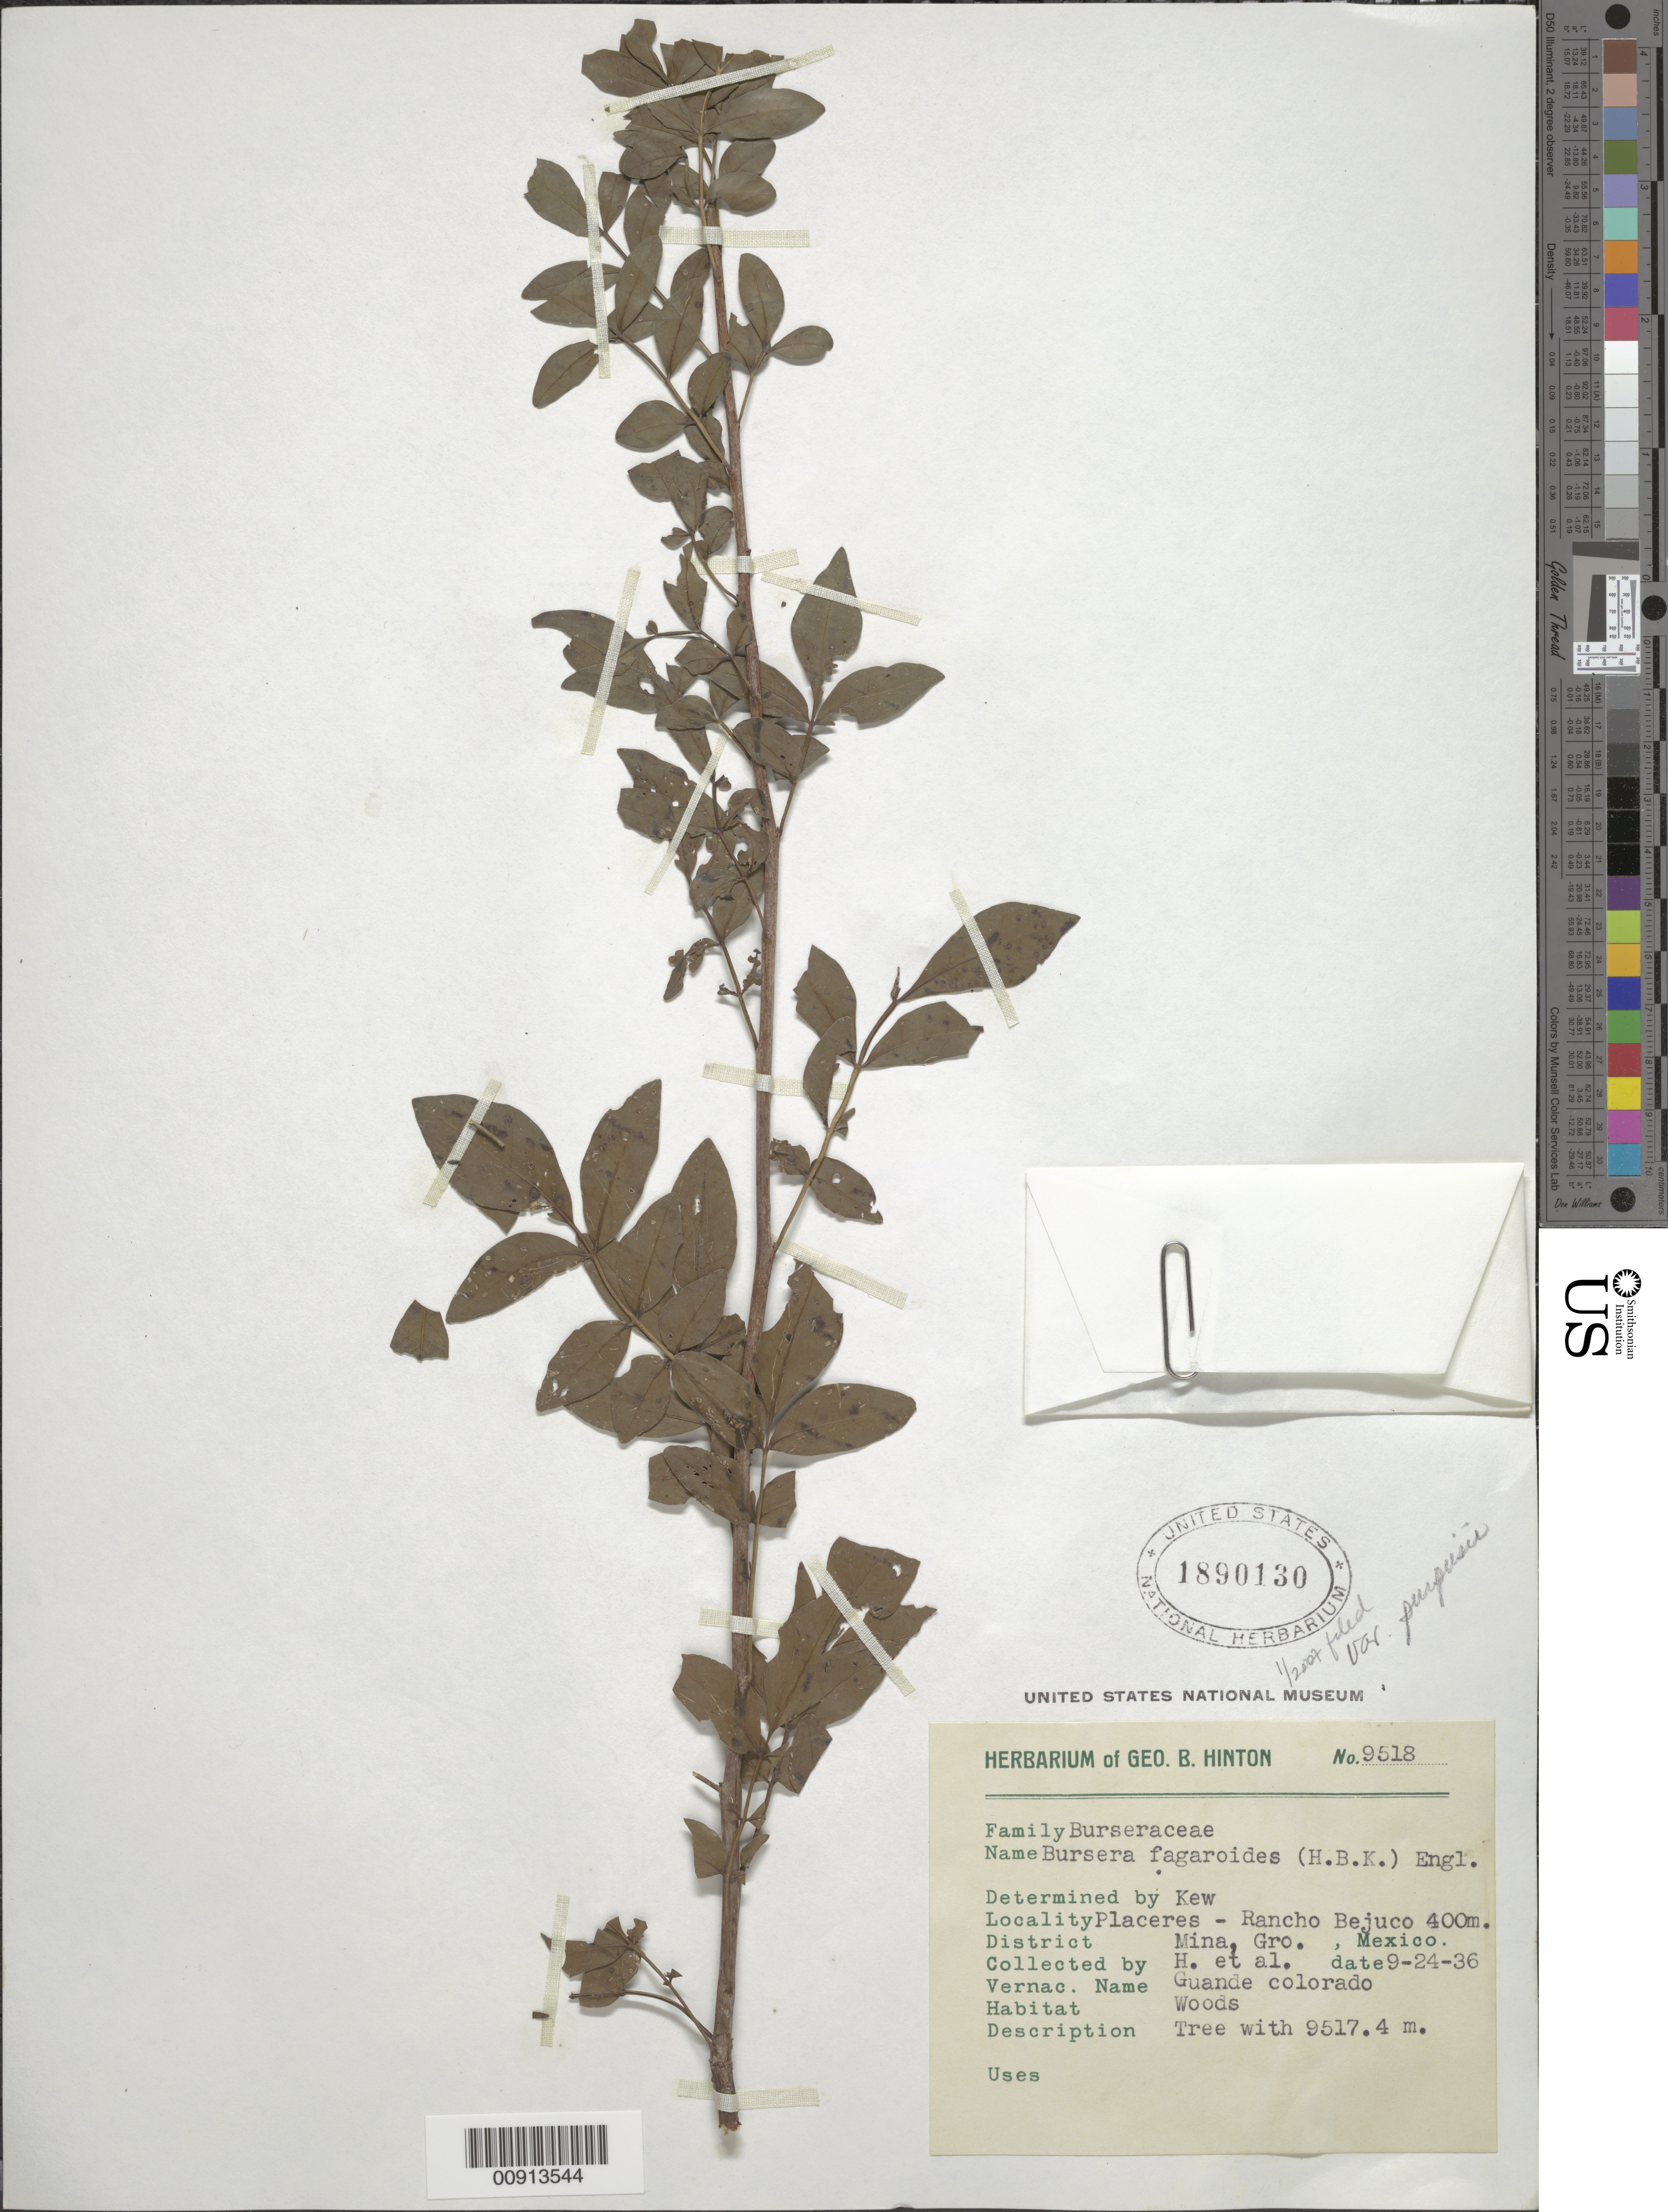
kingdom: Plantae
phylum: Tracheophyta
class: Magnoliopsida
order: Sapindales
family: Burseraceae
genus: Bursera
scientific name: Bursera fagaroides var. purpusii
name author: (Brandegee) McVaugh & Rzed.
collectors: G. B. Hinton & et al.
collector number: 9518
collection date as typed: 24 Sep 1936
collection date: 1936-09-24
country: Mexico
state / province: Guerrero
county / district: Mina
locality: Placeres - Rancho Bejuco, District Mina, Guerrero.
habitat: Woods.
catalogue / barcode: US 1890130